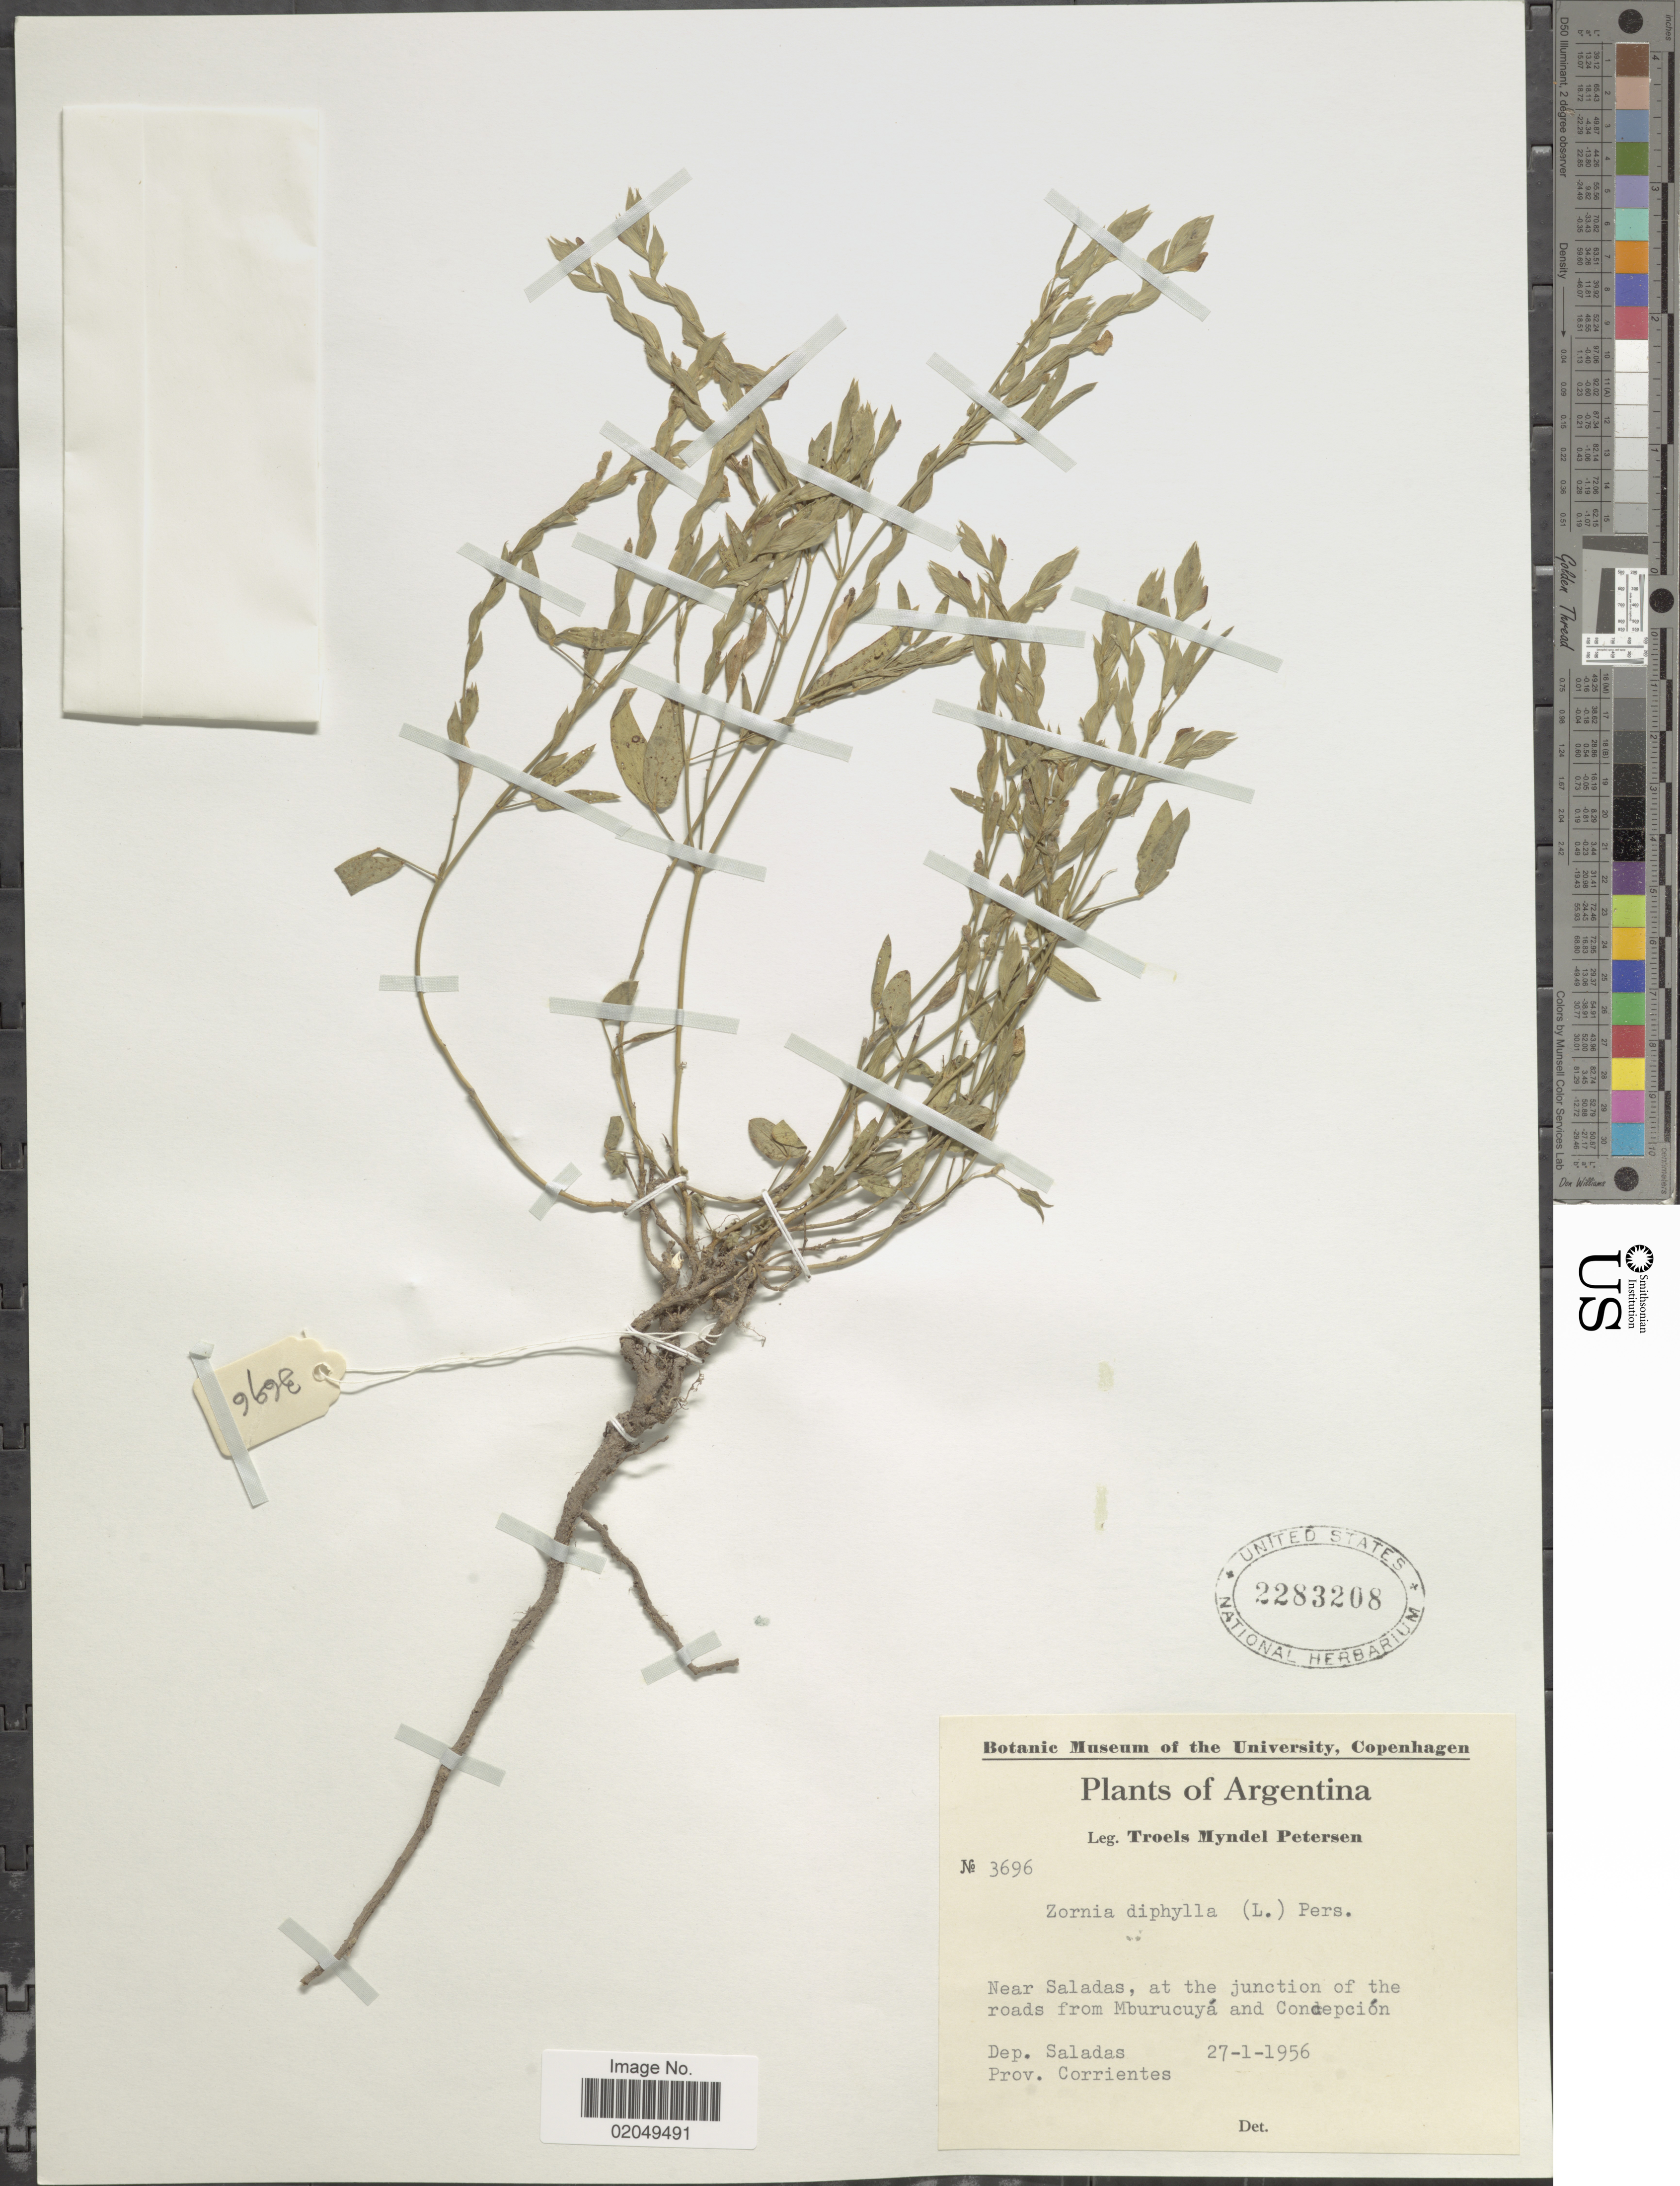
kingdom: Plantae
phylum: Tracheophyta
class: Magnoliopsida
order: Fabales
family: Fabaceae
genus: Zornia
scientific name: Zornia diphylla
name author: (L.) Pers.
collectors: T. M. Petersen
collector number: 3696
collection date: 1956-01-27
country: Argentina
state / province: Corrientes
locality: Near Saladas, at the junction of the roads from Mburucuya and Concepcion, Dep. Saladas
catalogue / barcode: US 2283208